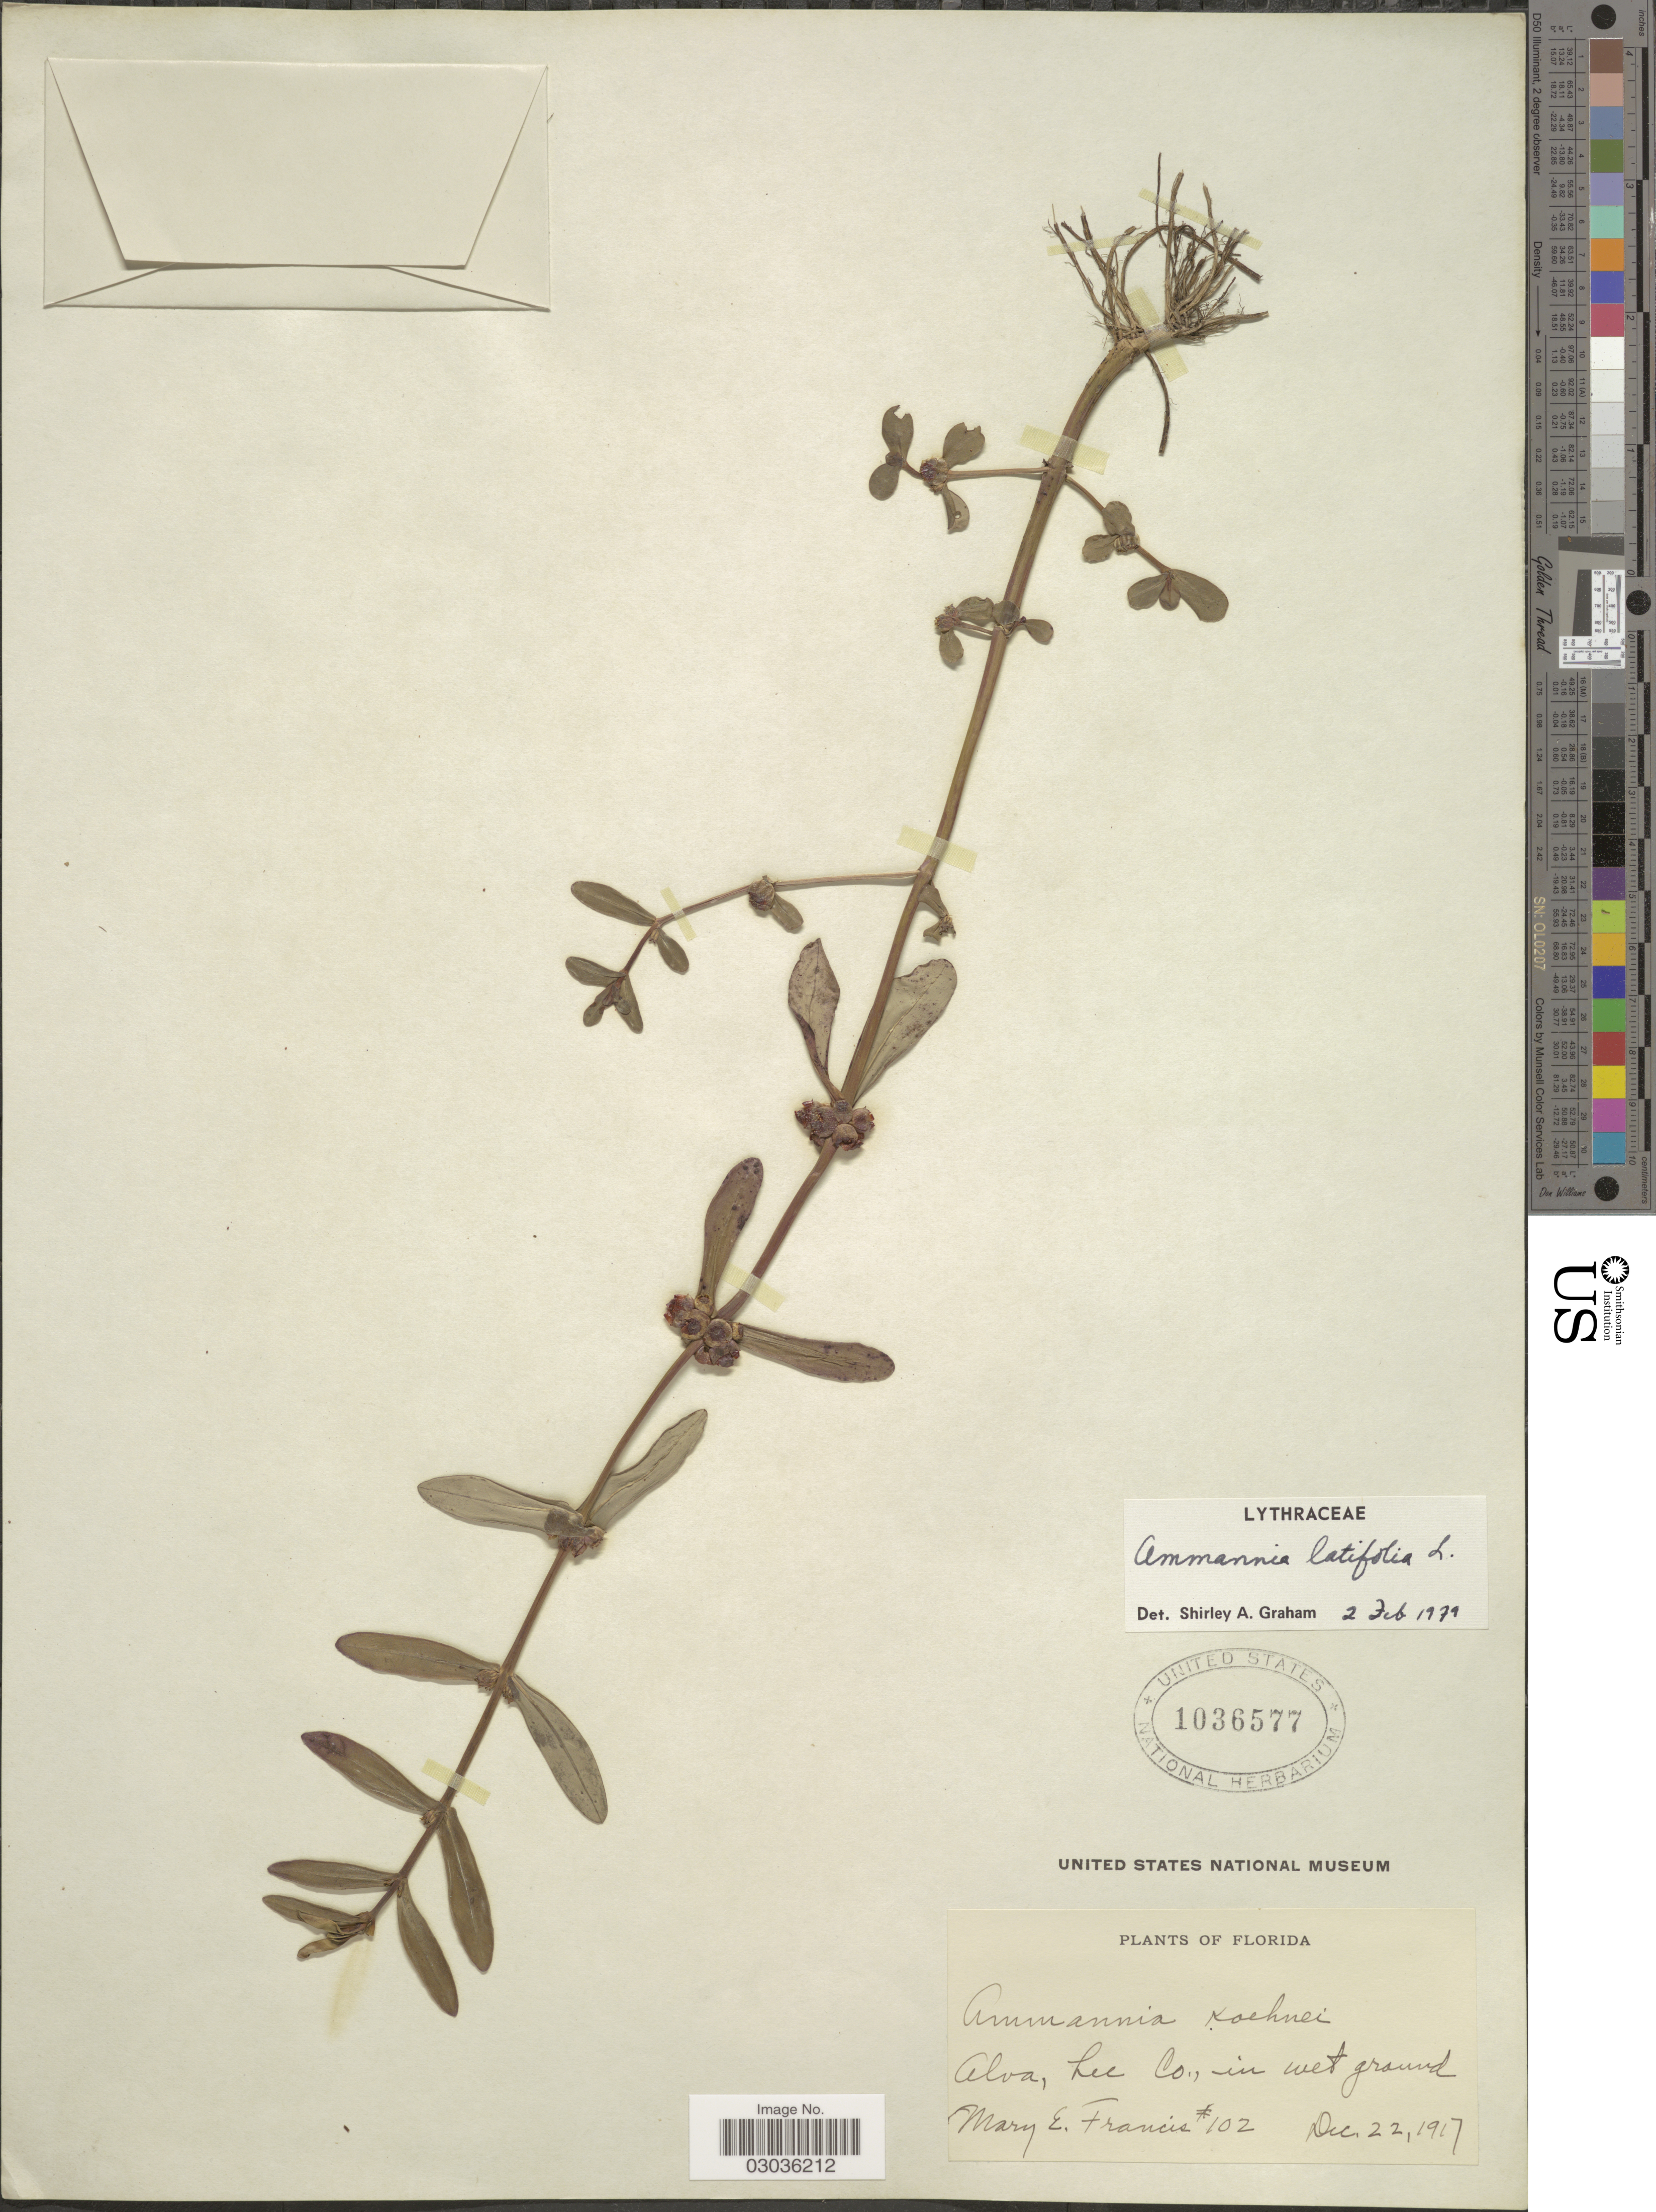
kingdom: Plantae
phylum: Tracheophyta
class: Magnoliopsida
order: Myrtales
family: Lythraceae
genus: Ammannia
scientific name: Ammannia latifolia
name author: L.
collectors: M. E. Francis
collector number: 102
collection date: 1917-12-22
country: United States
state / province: Florida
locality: Alva, Lee Co.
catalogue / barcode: US 1036577